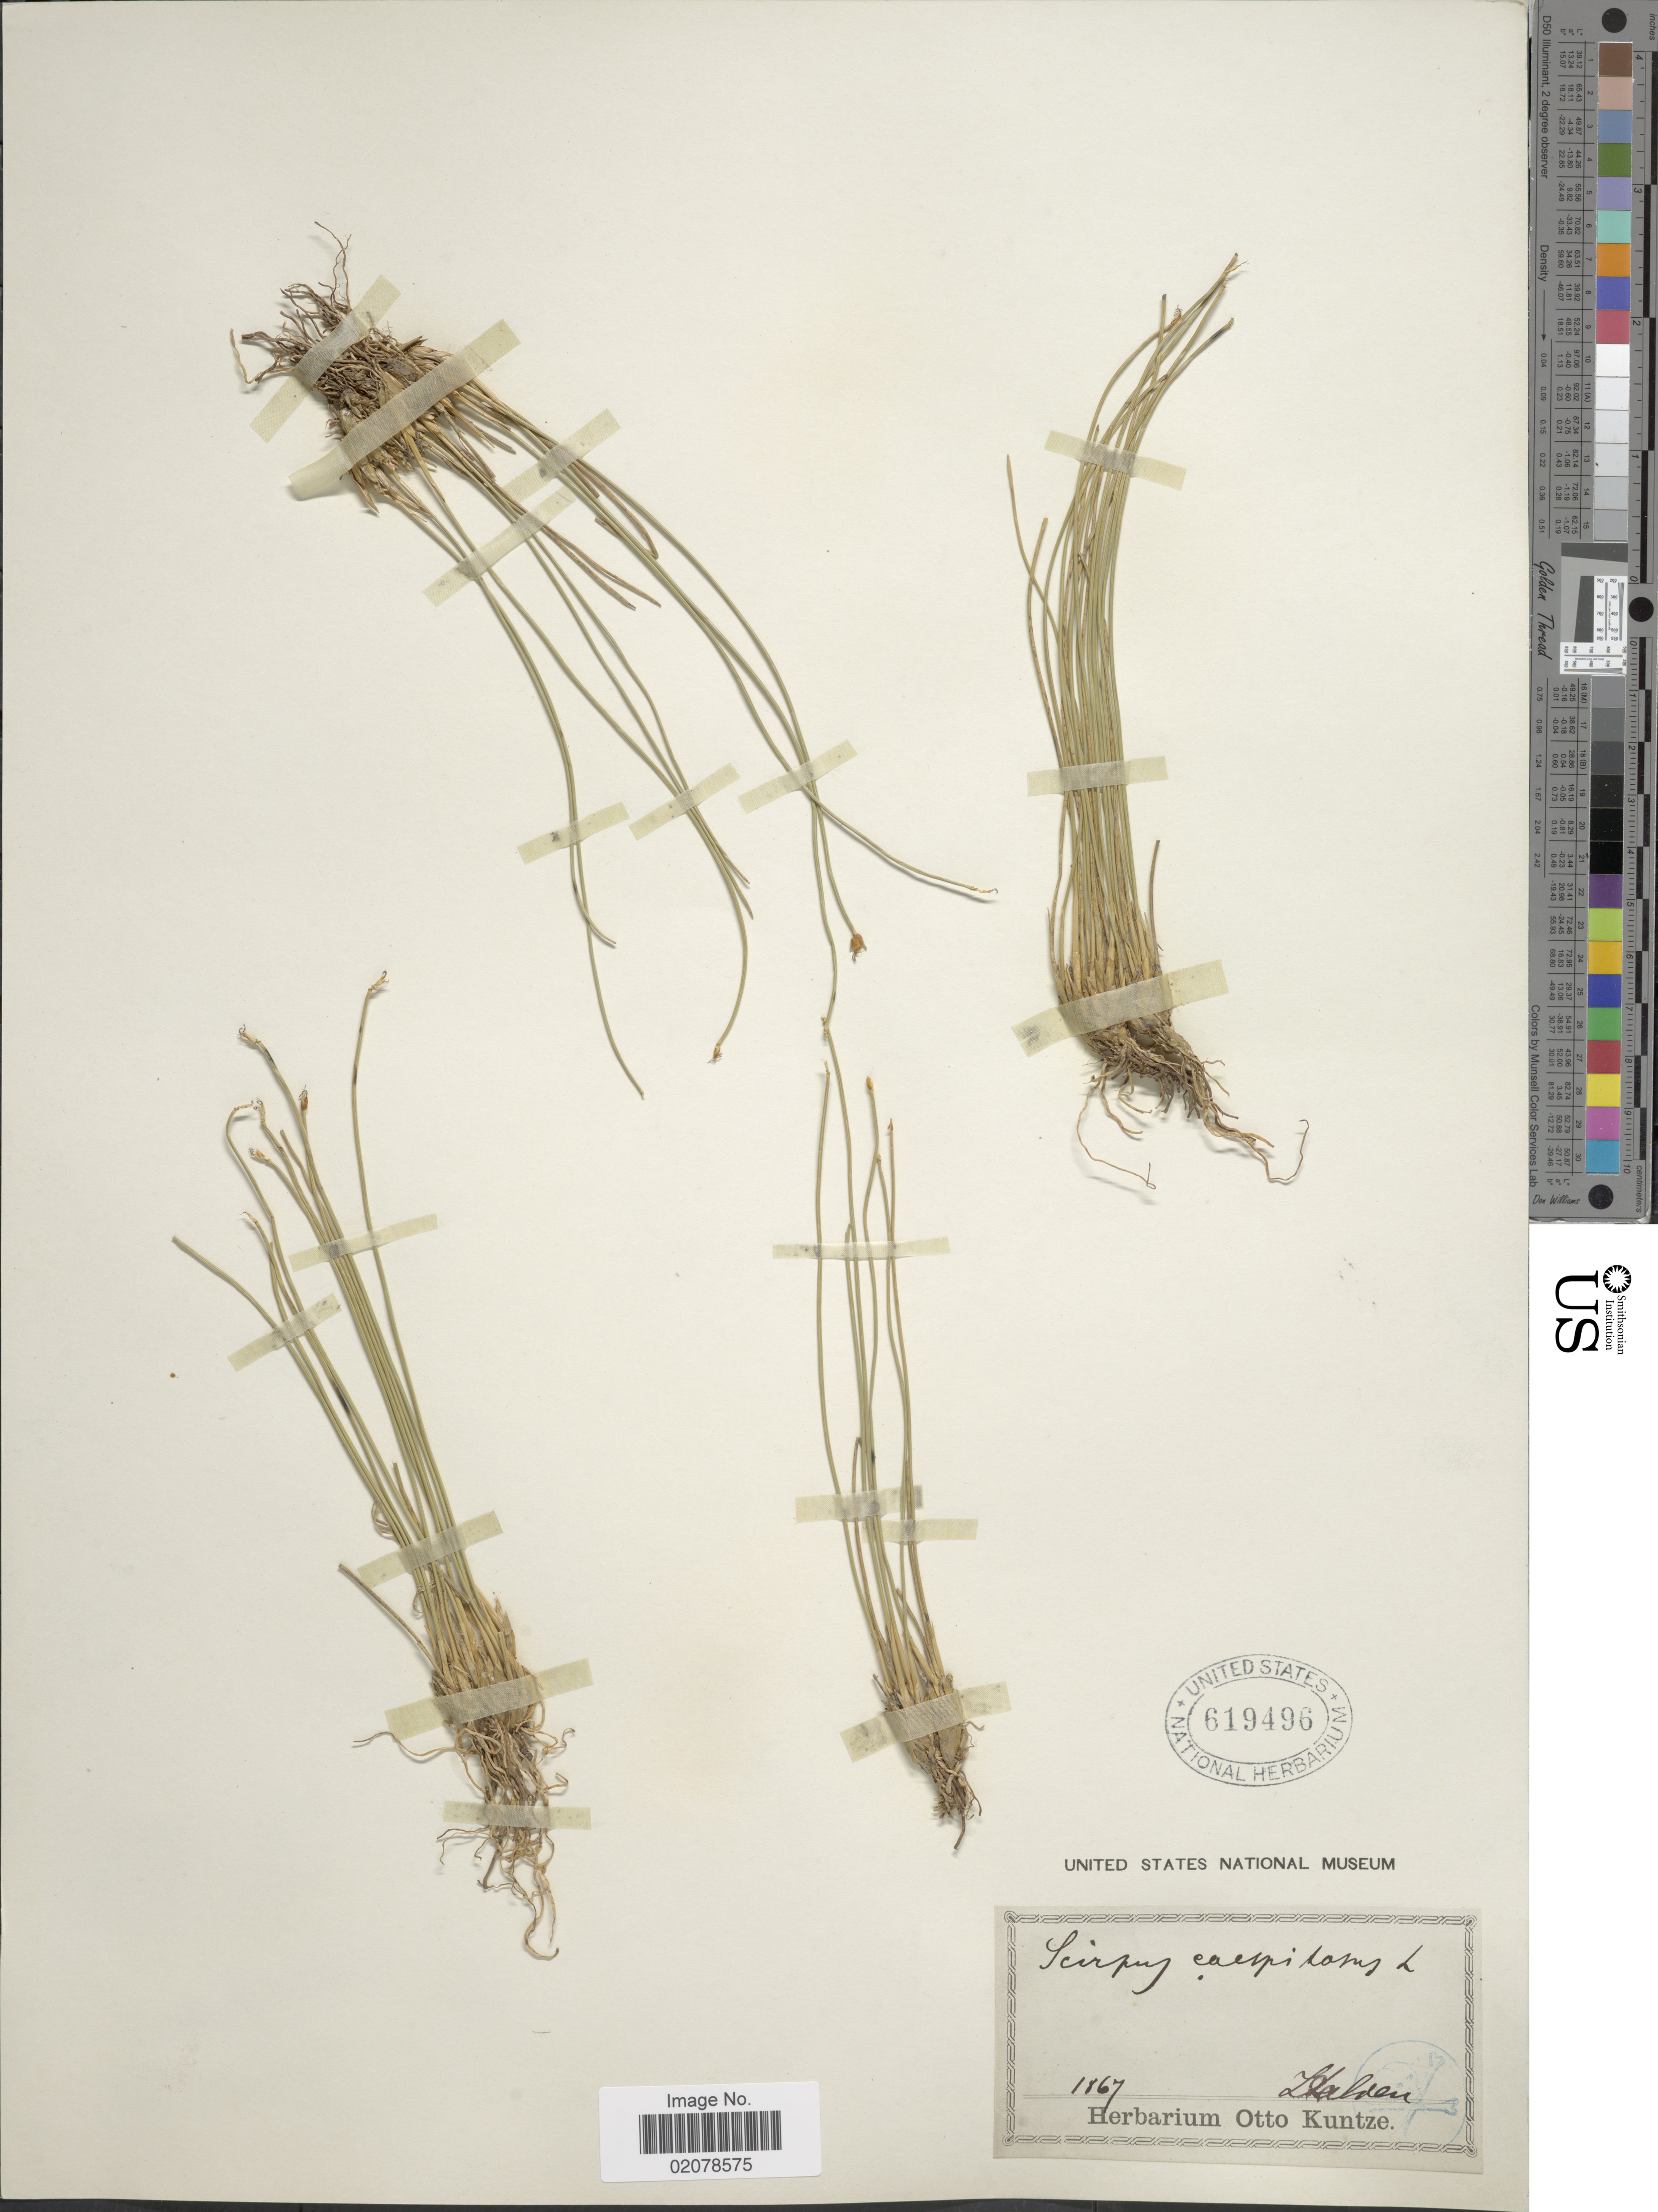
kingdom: Plantae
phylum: Tracheophyta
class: Liliopsida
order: Poales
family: Cyperaceae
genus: Trichophorum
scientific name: Trichophorum cespitosum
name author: (L.) Hartm.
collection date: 1867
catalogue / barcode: US 619496